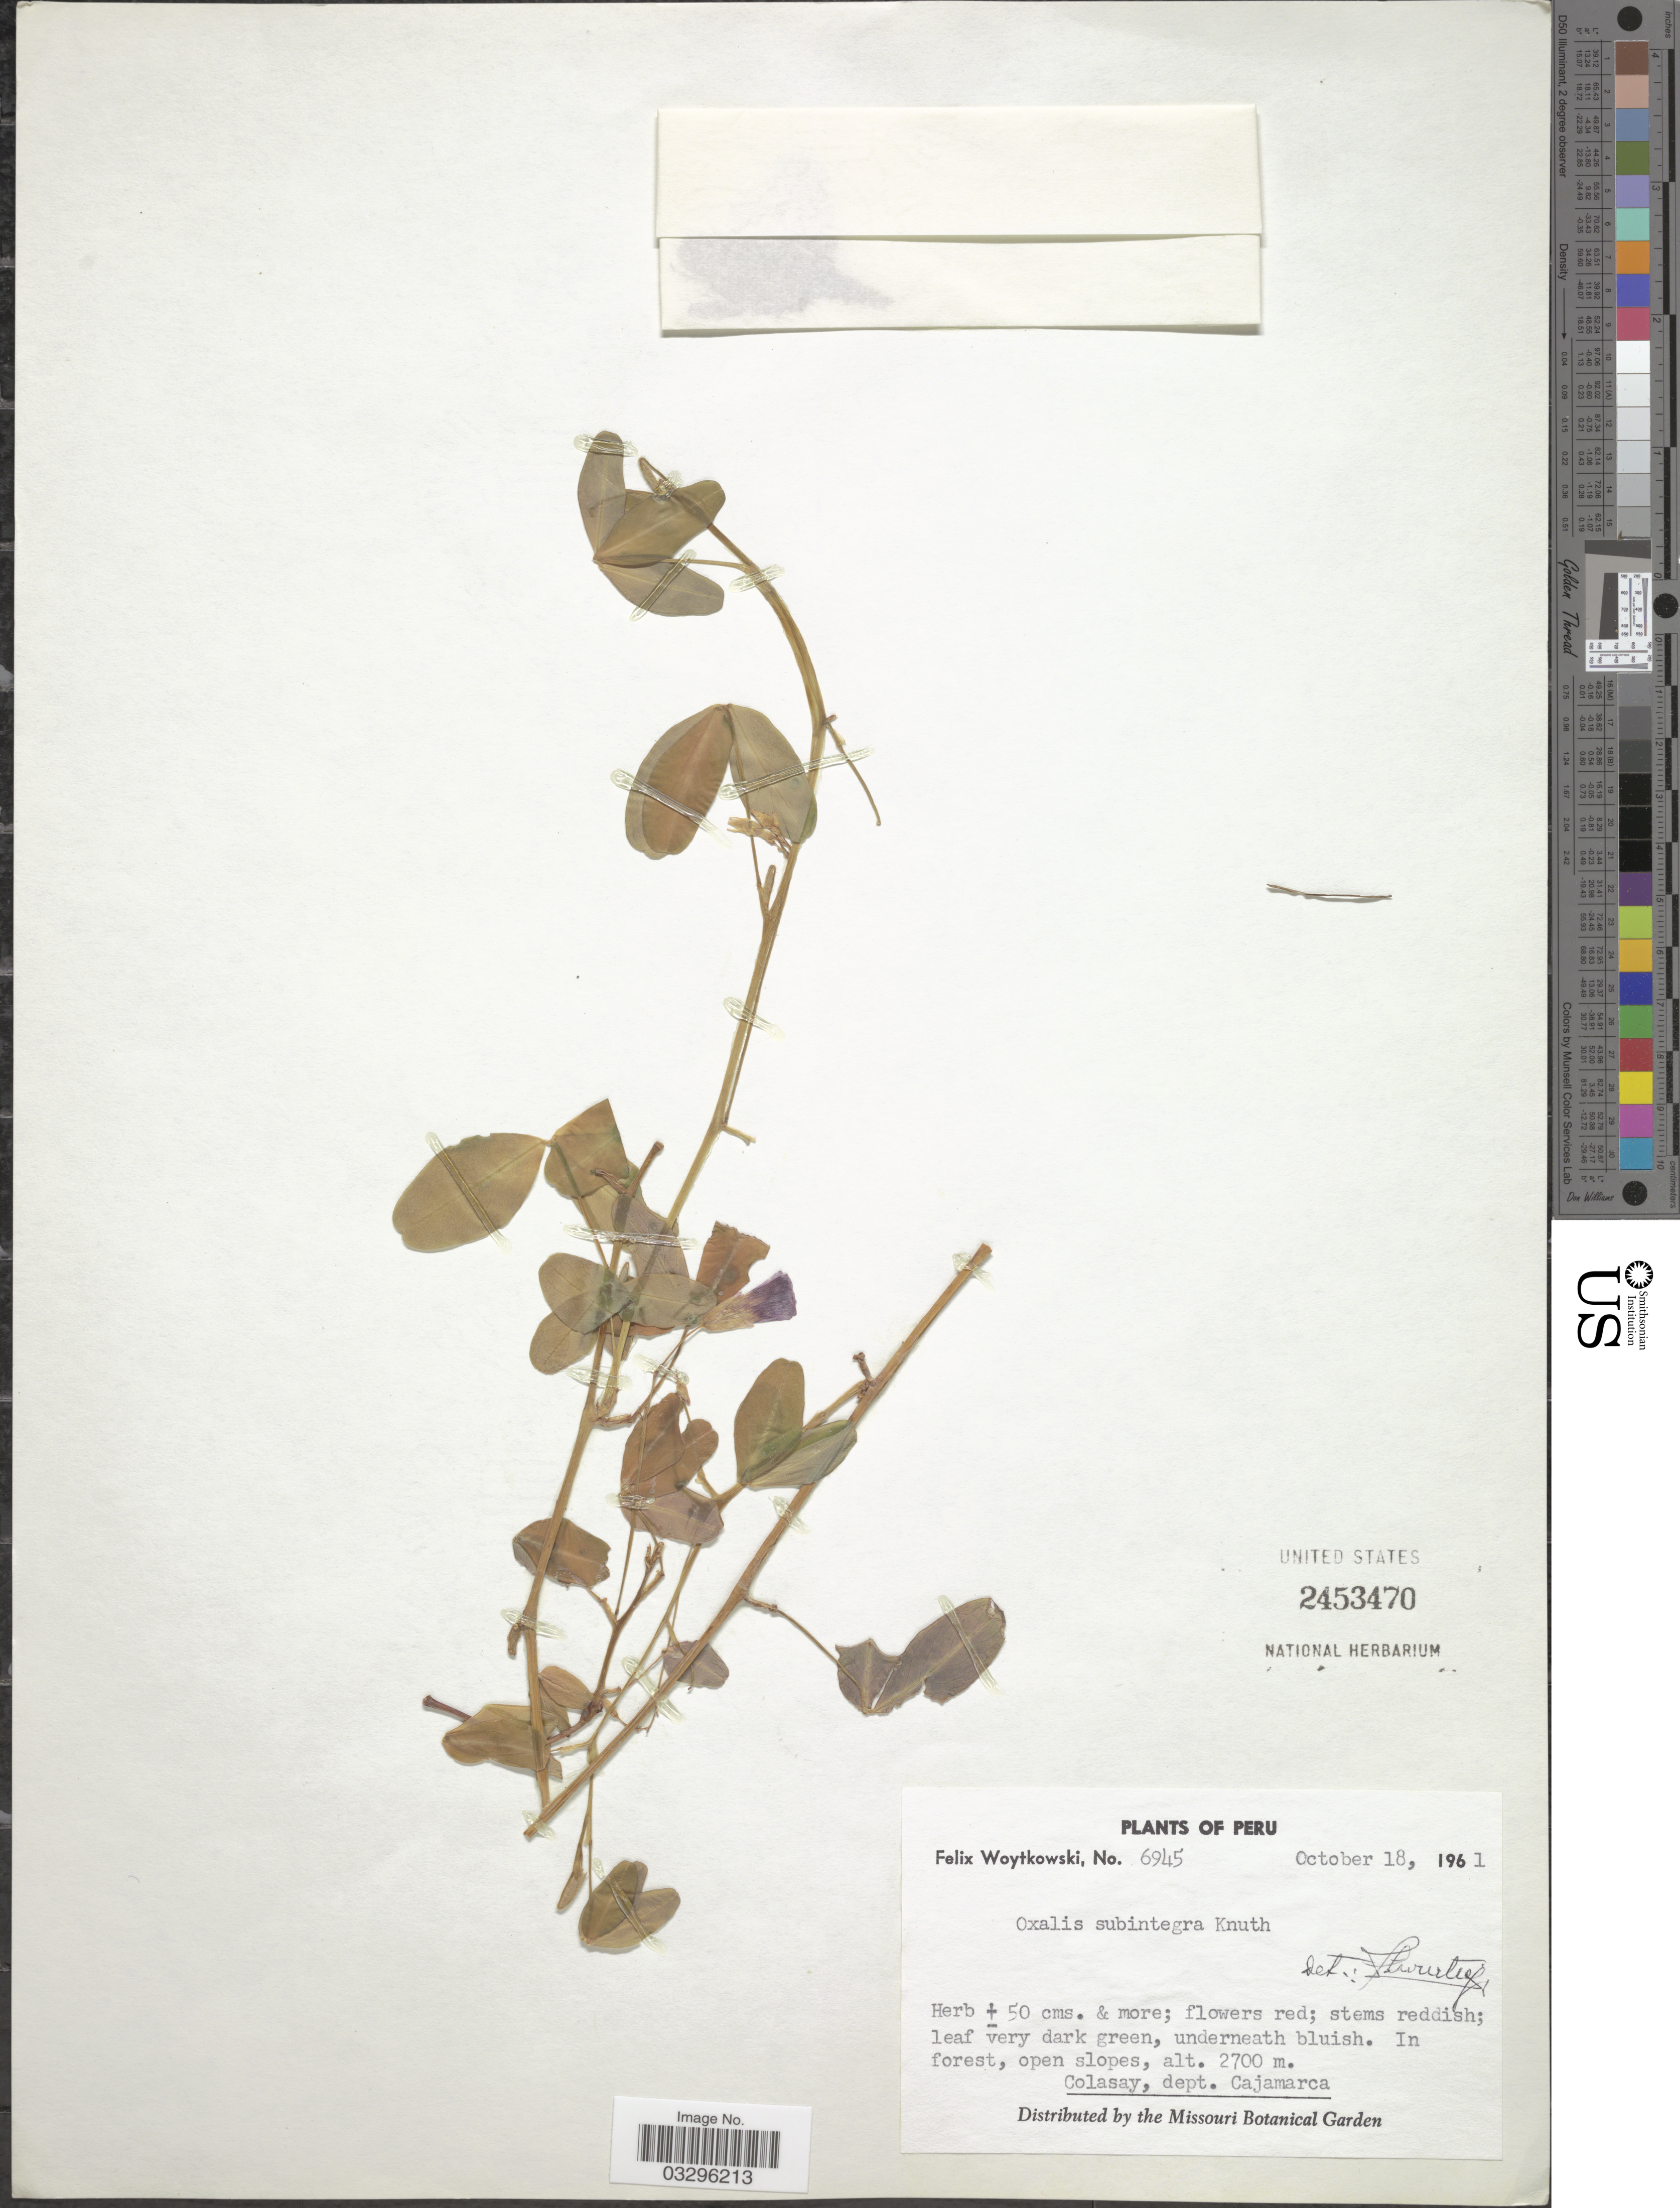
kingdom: Plantae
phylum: Tracheophyta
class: Magnoliopsida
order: Oxalidales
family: Oxalidaceae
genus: Oxalis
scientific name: Oxalis subintegra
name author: R. Knuth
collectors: F. Woytkowski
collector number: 6945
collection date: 1961-10-18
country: Peru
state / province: Cajamarca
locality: Colasay, dept. Cajamarca.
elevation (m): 2700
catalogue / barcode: US 2453470